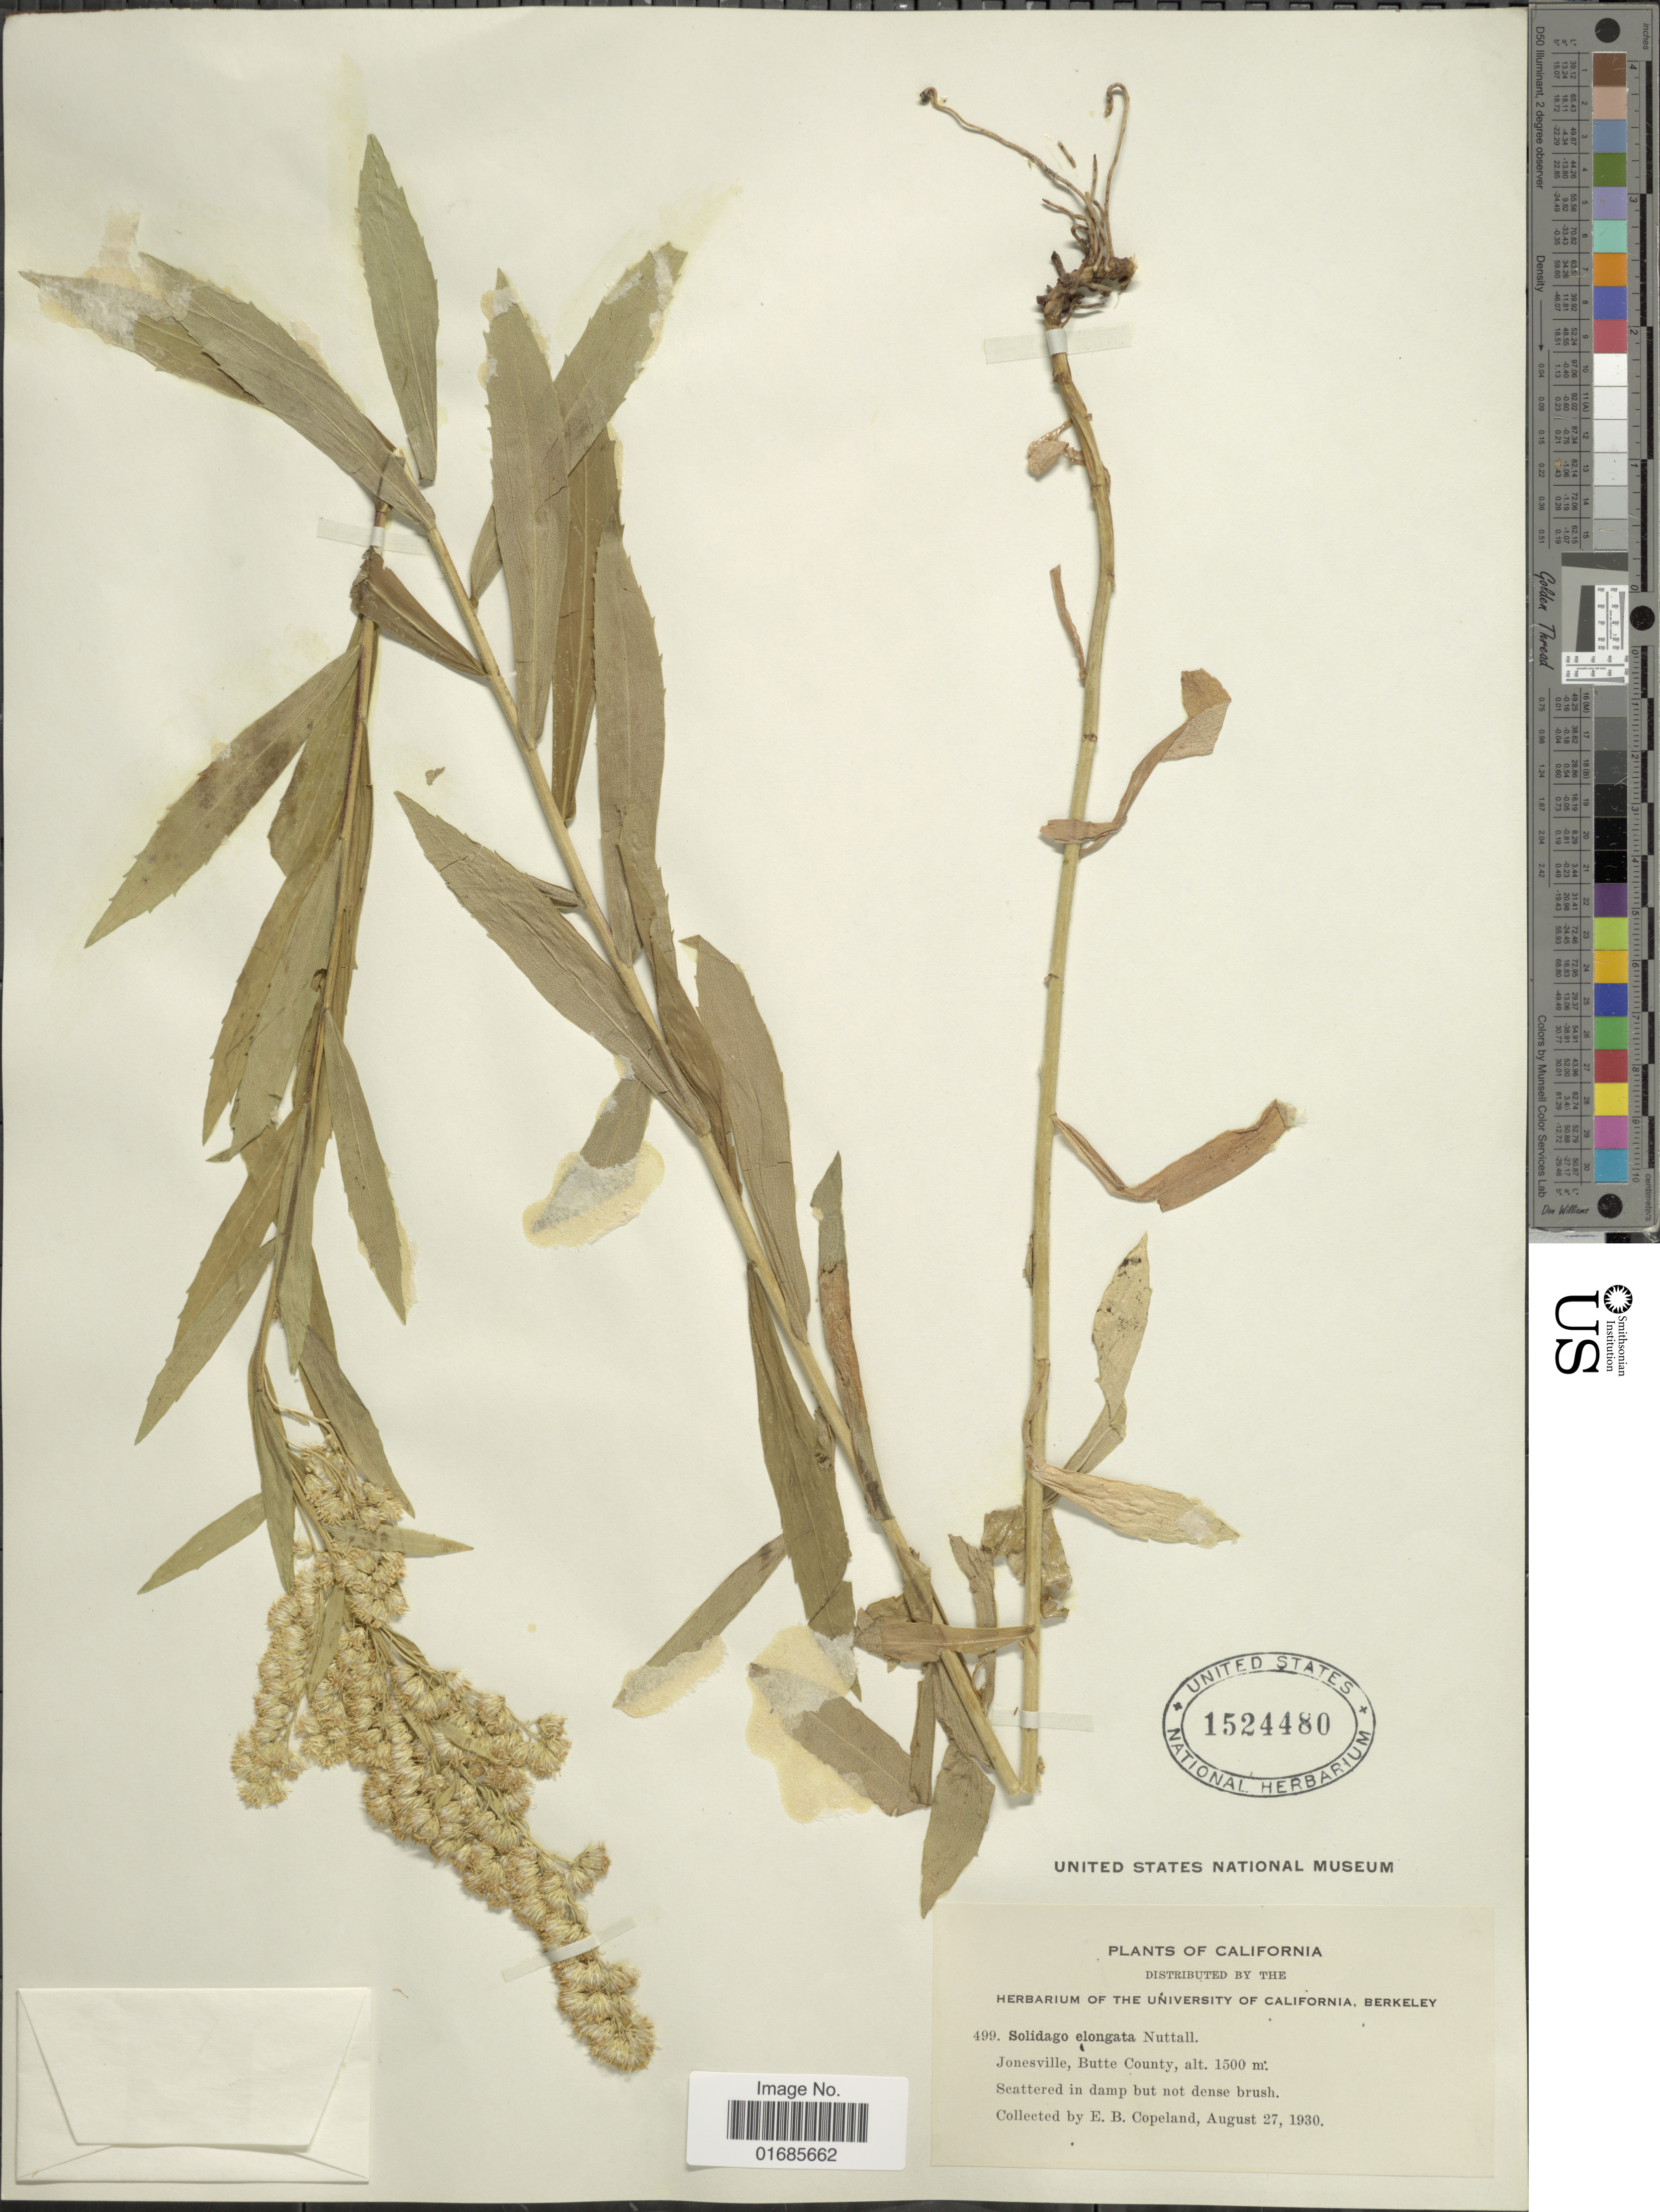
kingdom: Plantae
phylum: Tracheophyta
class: Magnoliopsida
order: Asterales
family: Asteraceae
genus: Solidago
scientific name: Solidago canadensis var. salebrosa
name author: (Piper) M.E. Jones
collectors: E. B. Copeland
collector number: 499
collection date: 1930-08-27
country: United States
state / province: California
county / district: Butte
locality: Jonesville, Butte County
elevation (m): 1500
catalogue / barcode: US 1524480